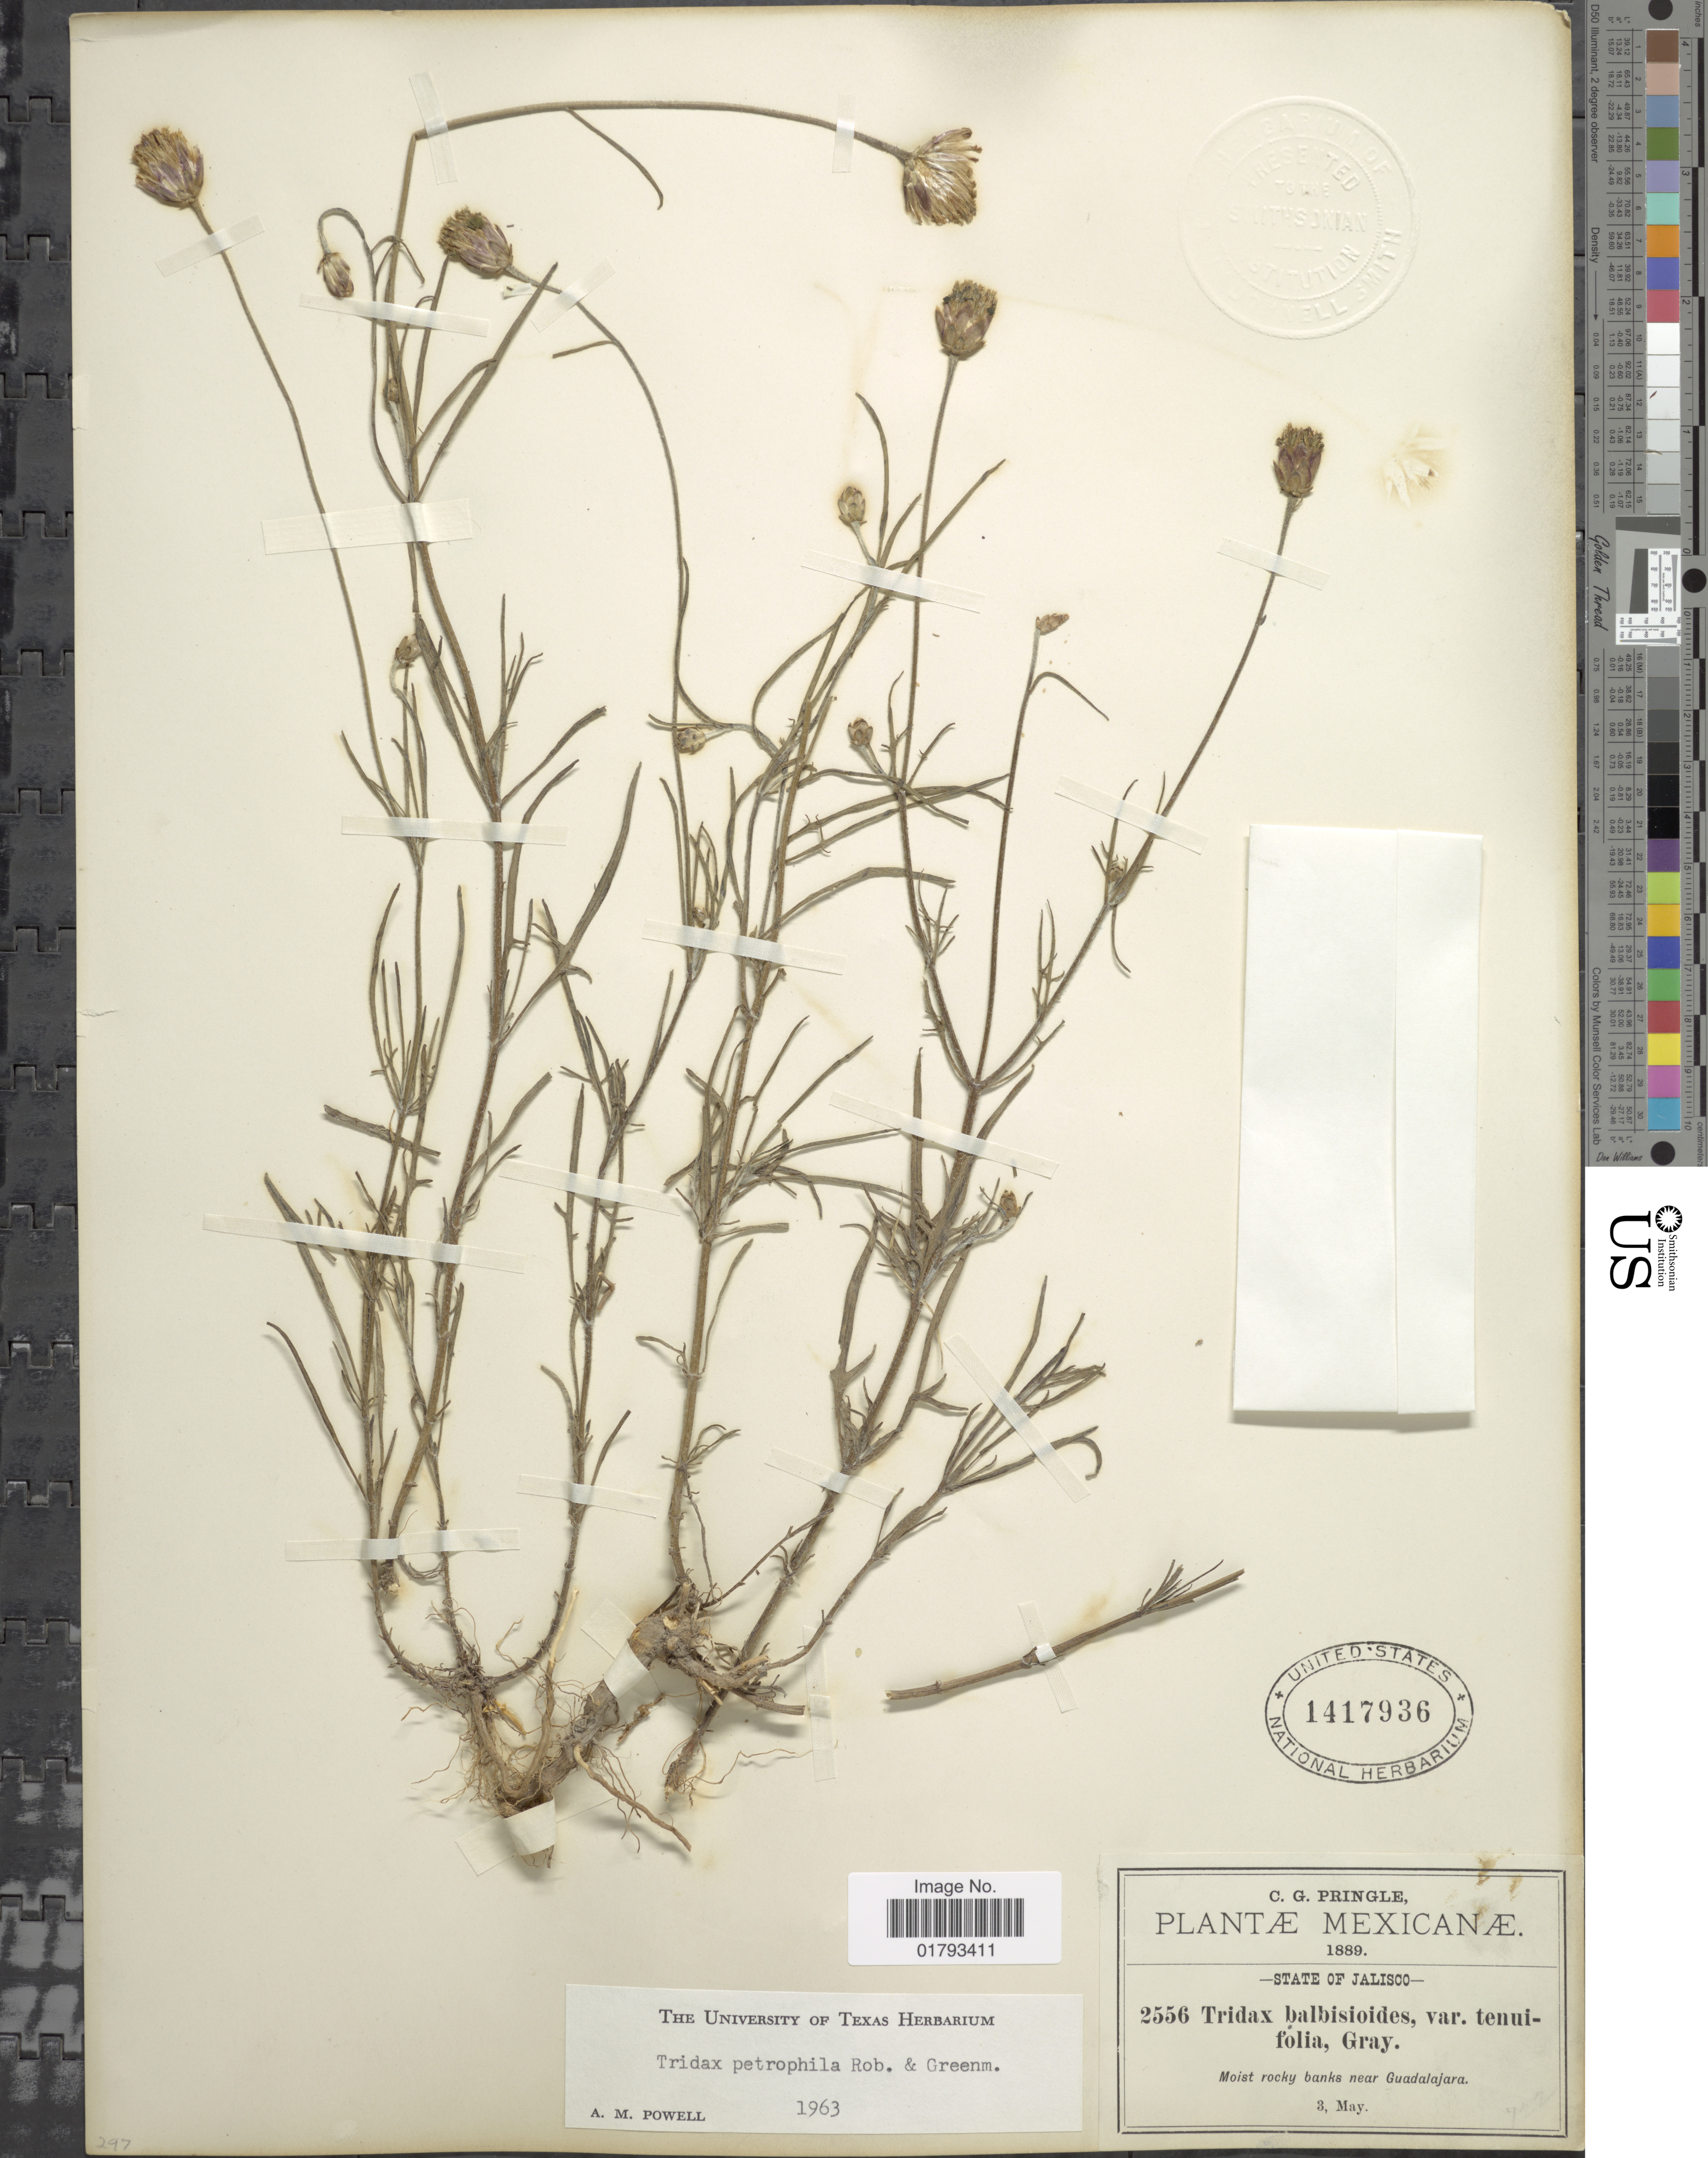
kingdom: Plantae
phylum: Tracheophyta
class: Magnoliopsida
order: Asterales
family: Asteraceae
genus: Tridax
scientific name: Tridax petrophila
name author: B.L. Rob. & Greenm.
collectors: C. G. Pringle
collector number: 2556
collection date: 1889-05-03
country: Mexico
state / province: Jalisco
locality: State of Jalisco. Moist rocky banks near Guadalajara.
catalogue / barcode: US 1417936